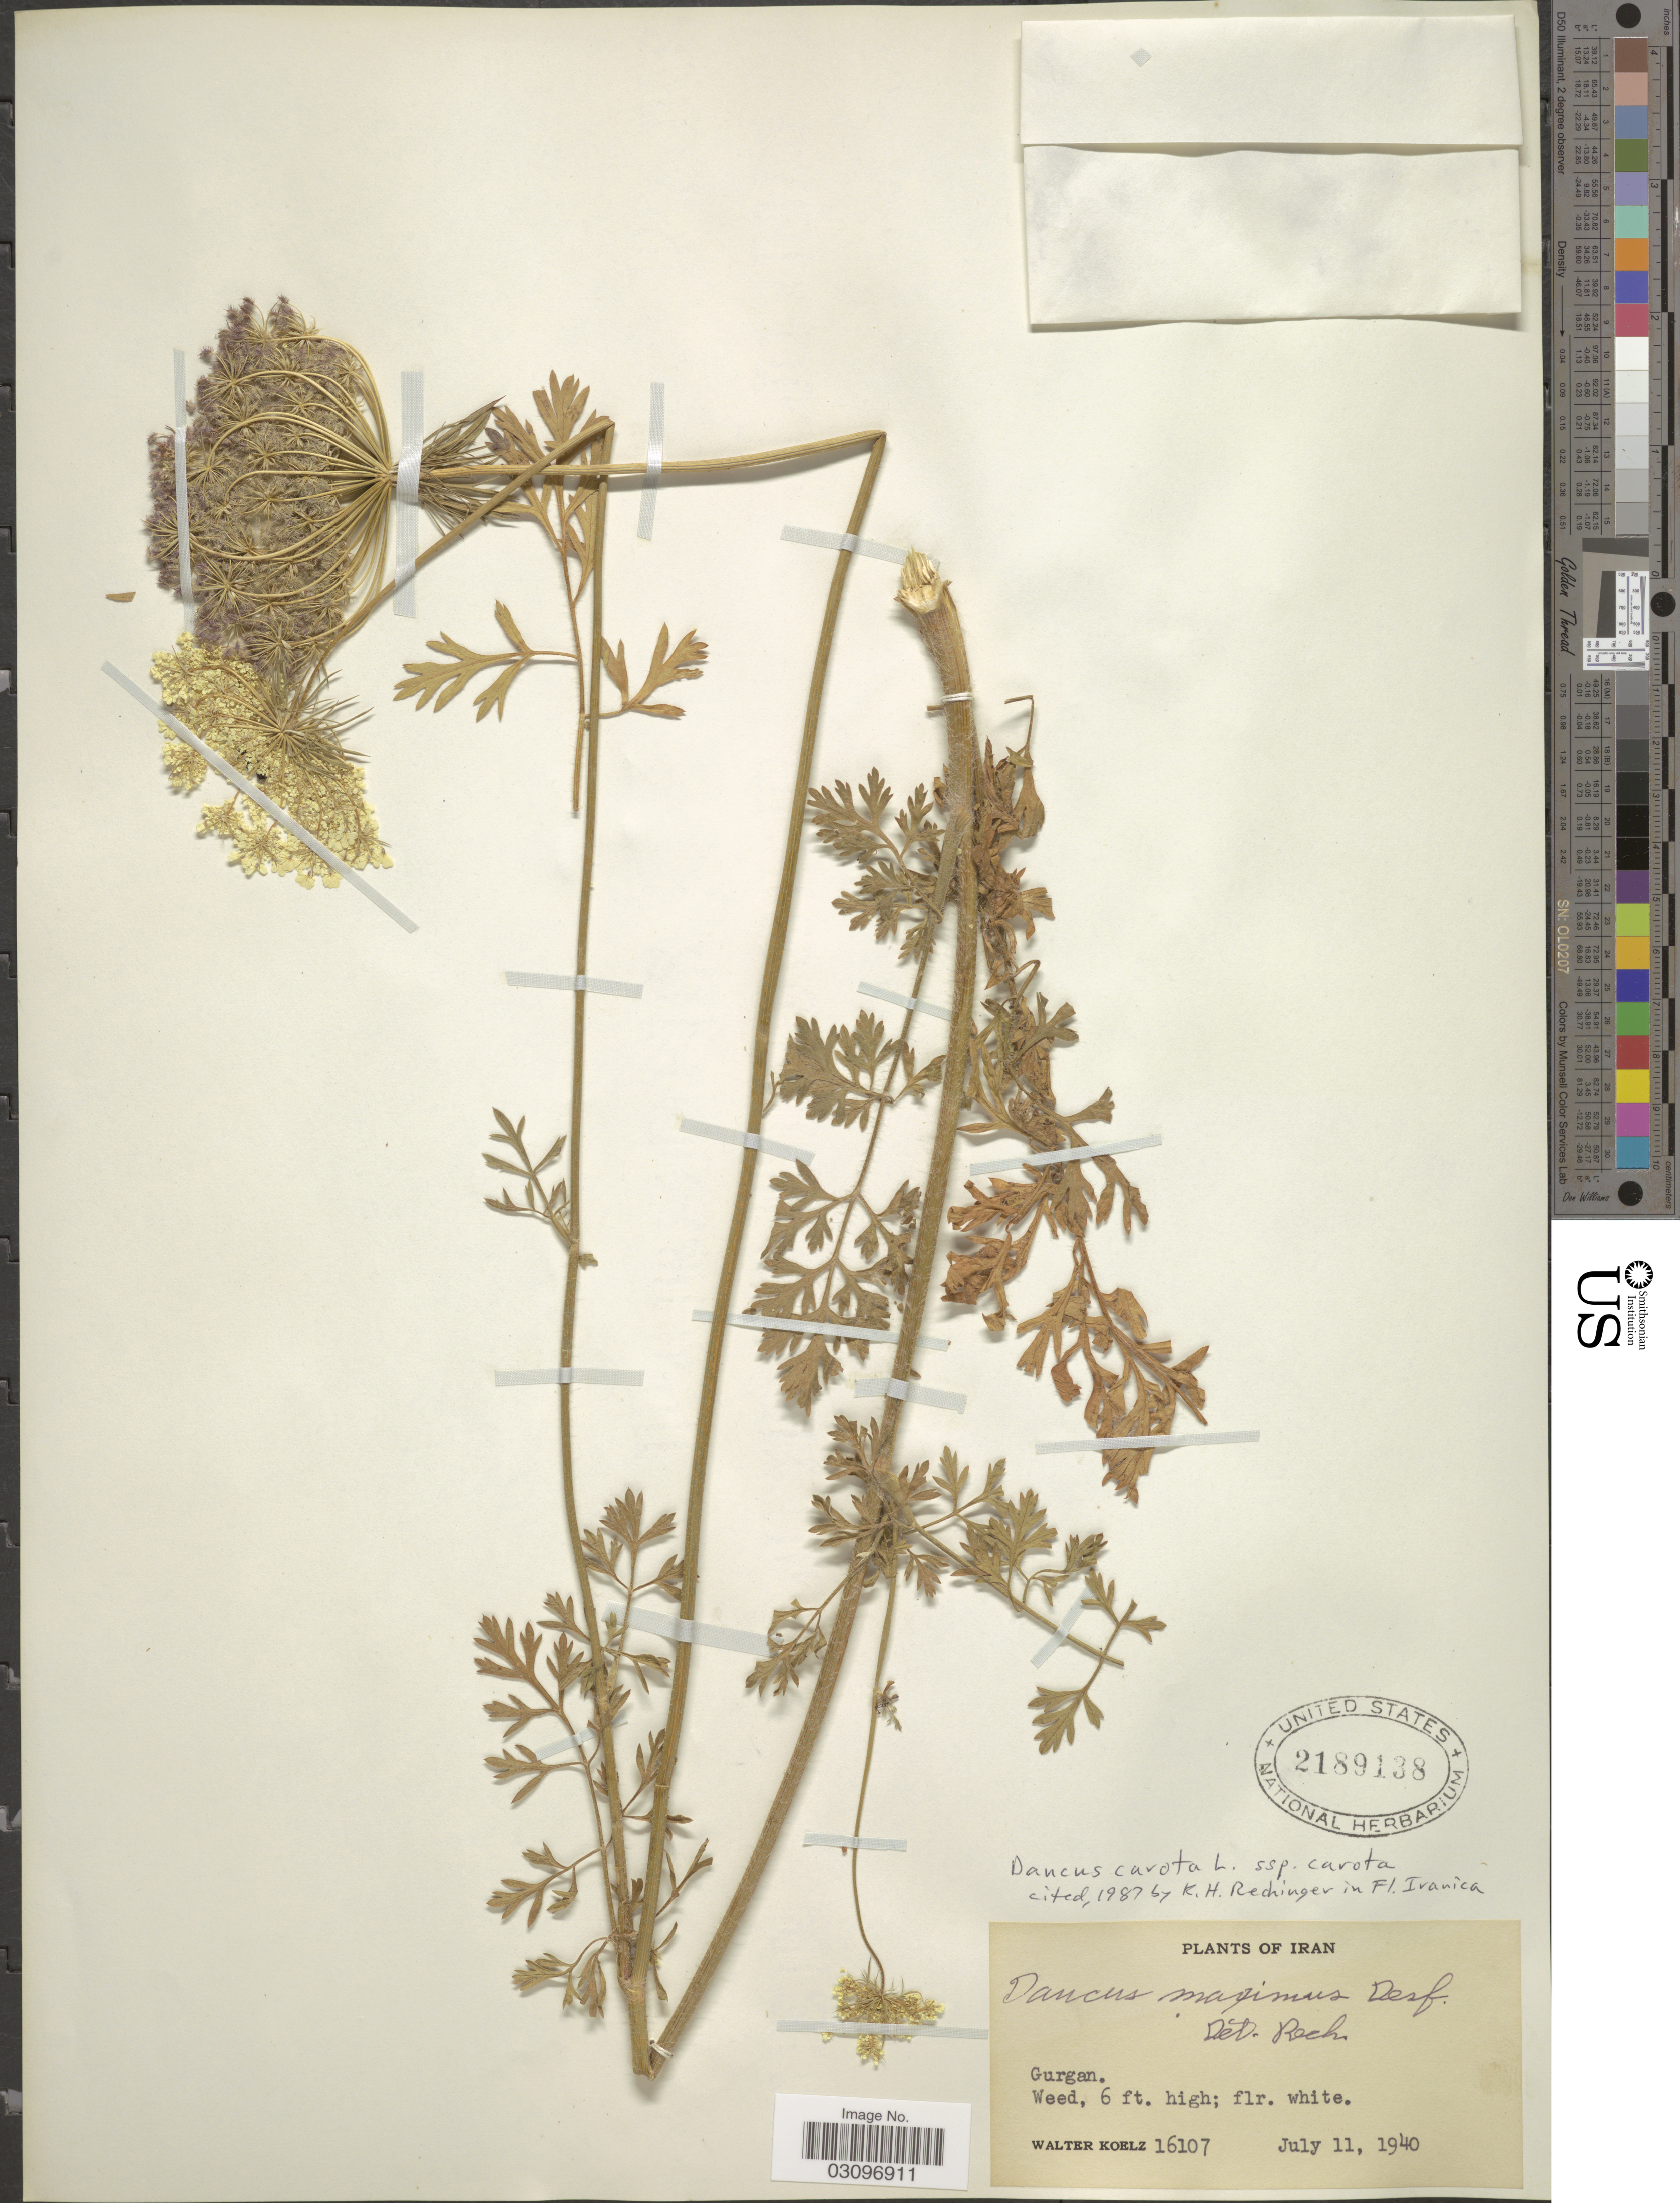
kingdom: Plantae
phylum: Tracheophyta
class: Magnoliopsida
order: Apiales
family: Apiaceae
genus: Daucus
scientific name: Daucus carota subsp. carota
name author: L.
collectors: W. N. Koelz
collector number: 16107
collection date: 1940-07-11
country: Iran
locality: Gurgan.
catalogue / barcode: US 2189138